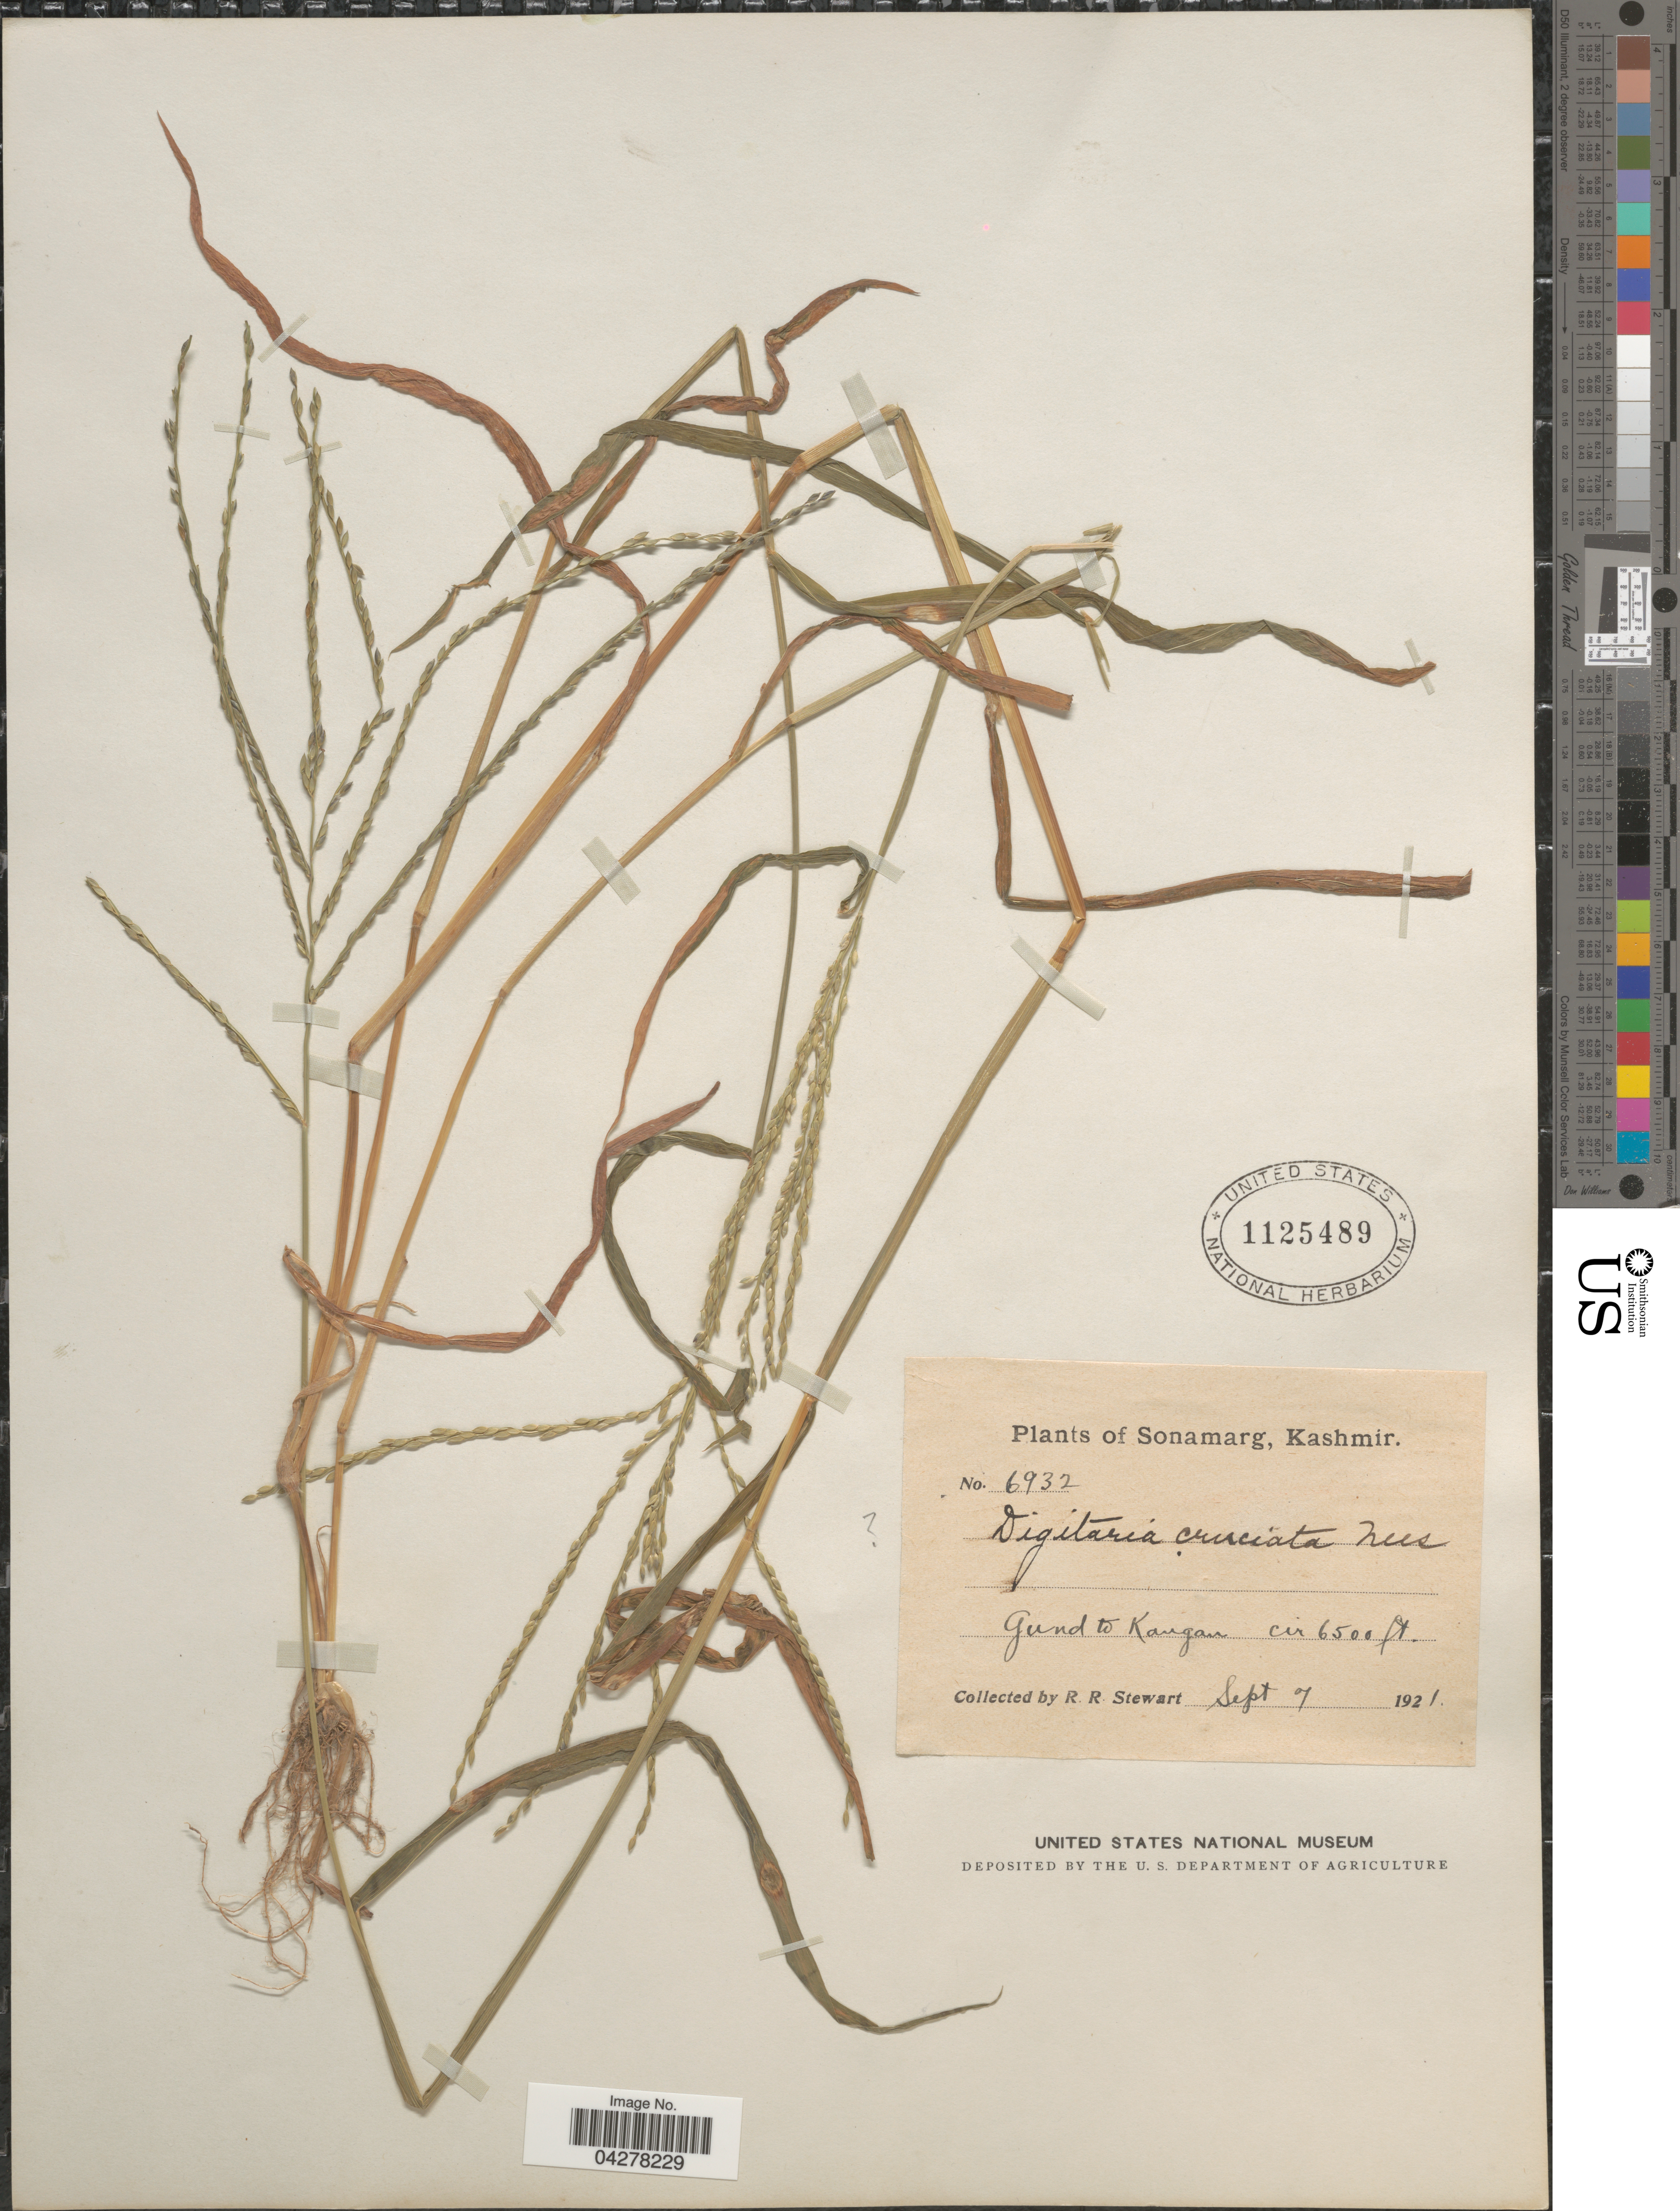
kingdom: Plantae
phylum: Tracheophyta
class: Liliopsida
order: Poales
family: Poaceae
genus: Digitaria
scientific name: Digitaria cruciata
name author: (Nees ex Steud.) A. Camus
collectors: R. Stewart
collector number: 6932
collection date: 1921-09-07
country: India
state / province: Jammu and Kashmir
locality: Sonamarg, Kashmir. Gund to Kangan.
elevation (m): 1981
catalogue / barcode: US 1125489